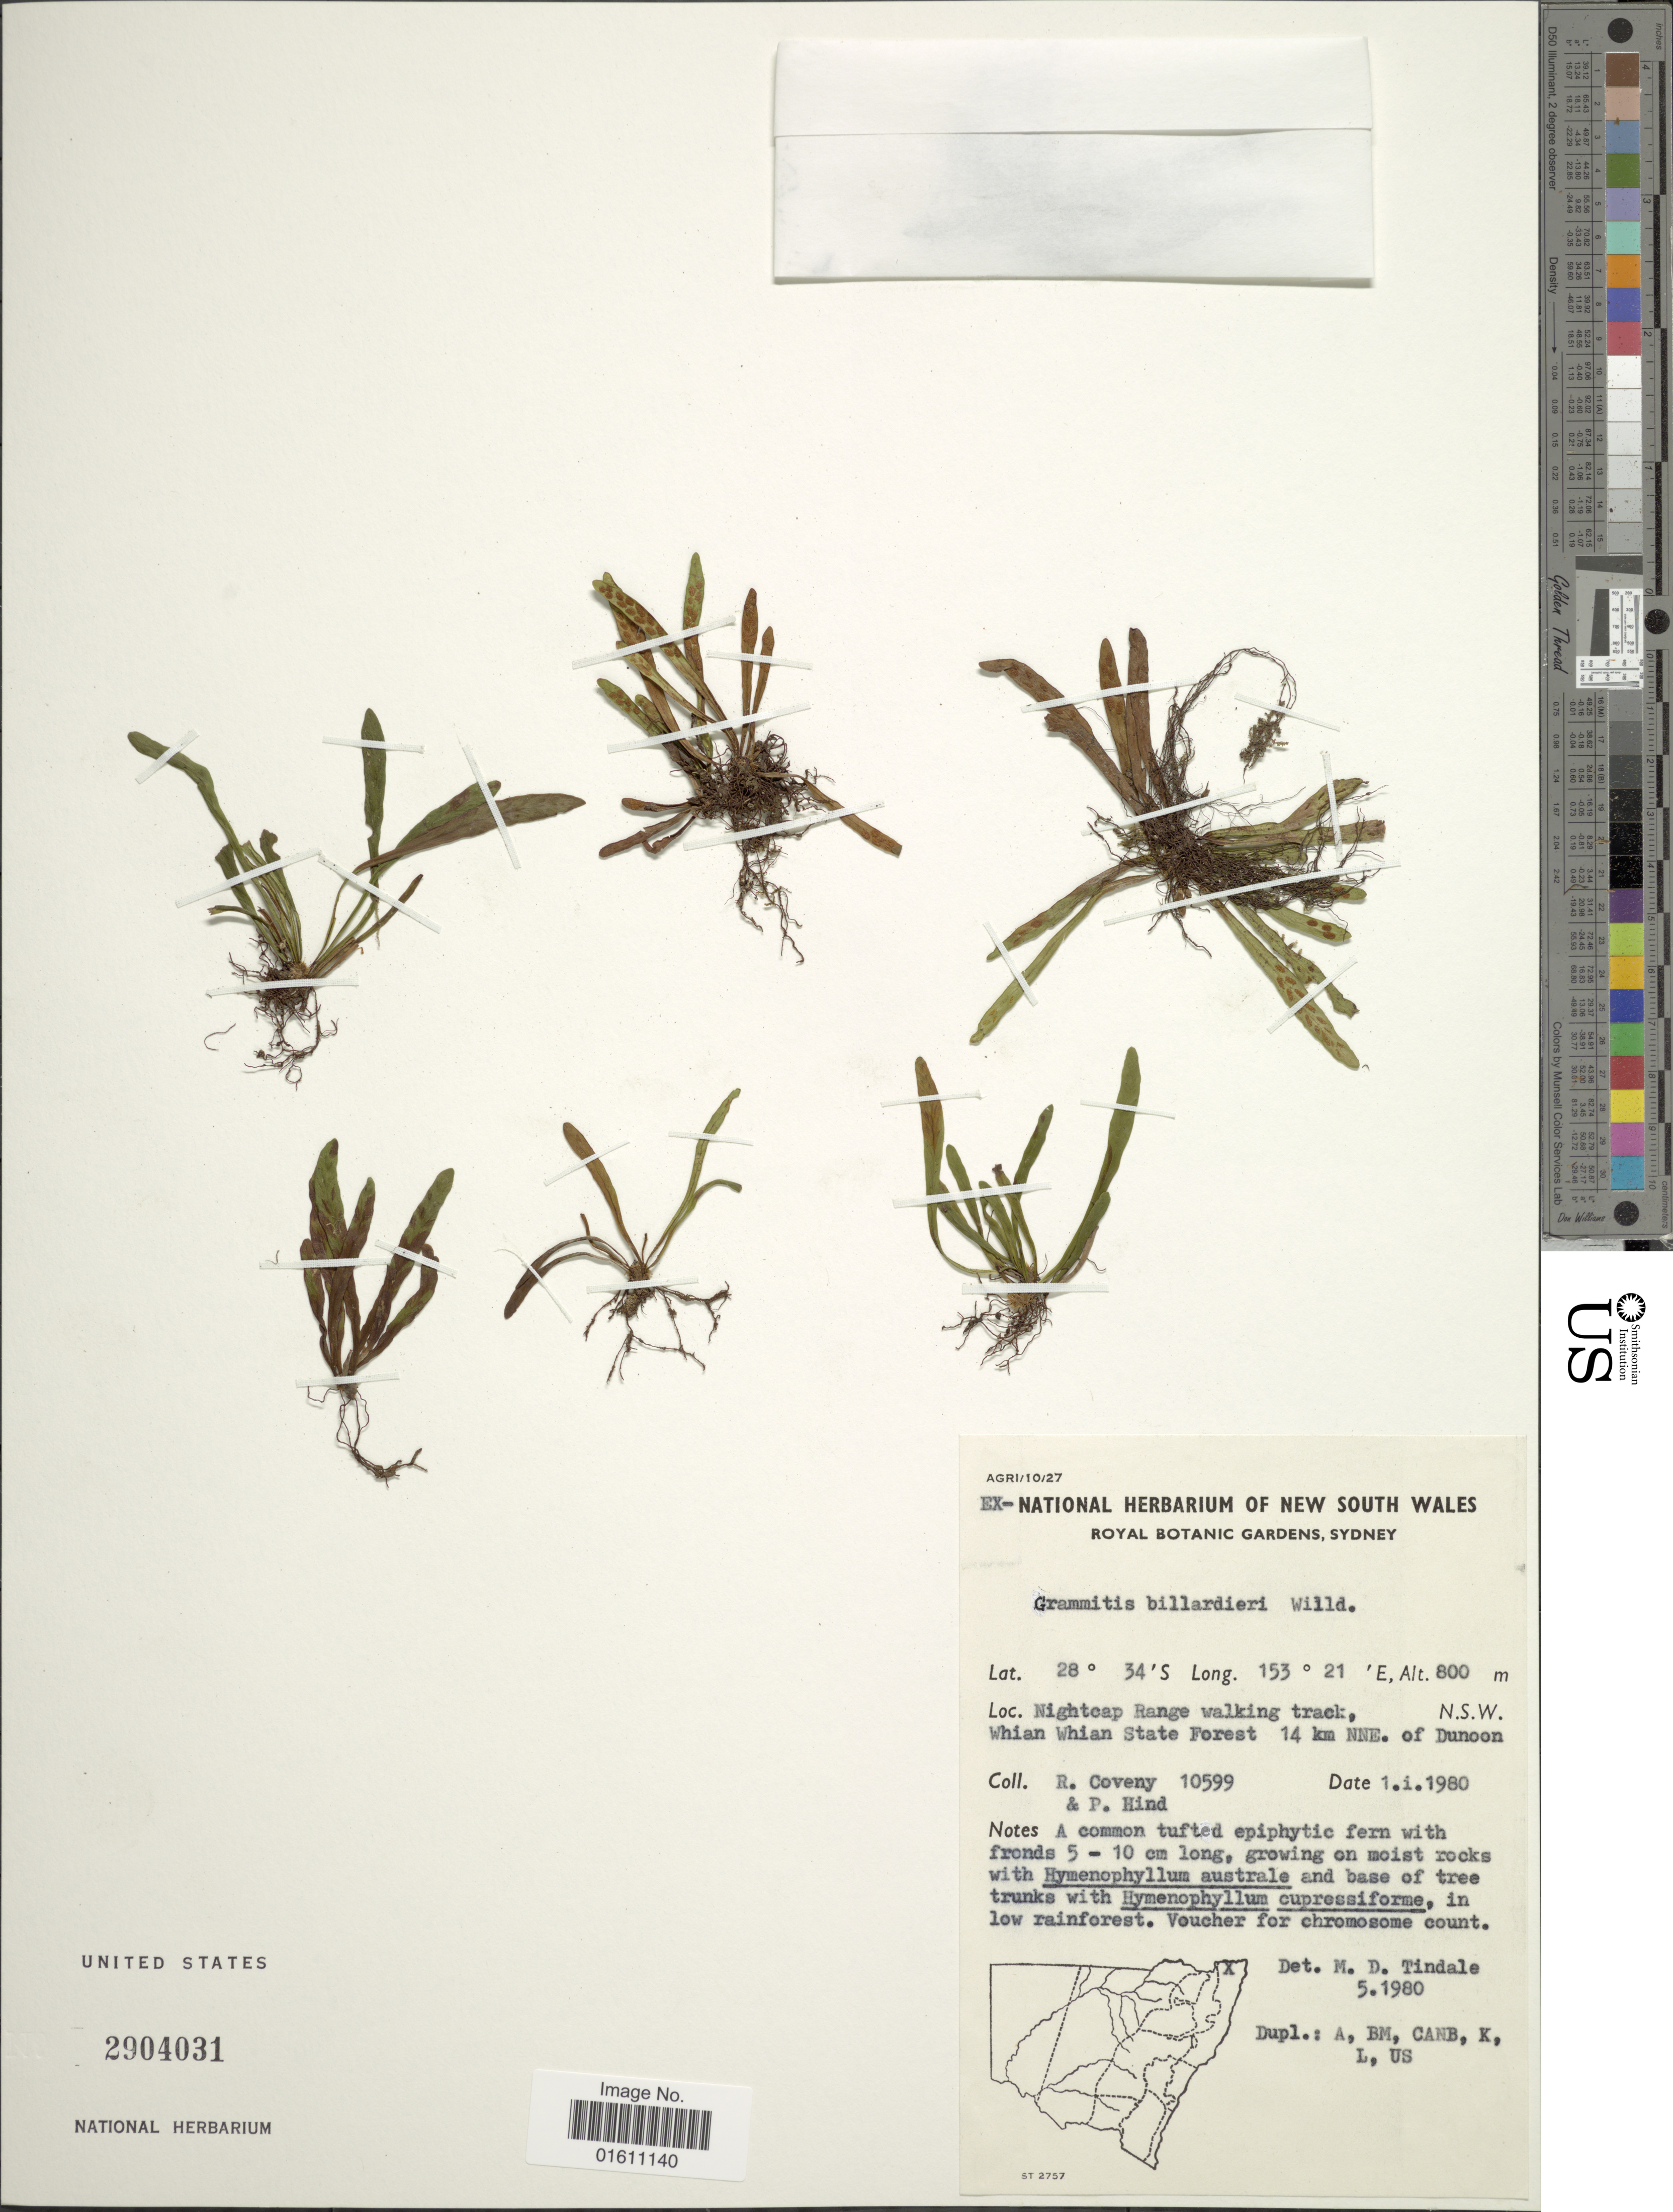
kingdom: Plantae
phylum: Tracheophyta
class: Polypodiopsida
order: Polypodiales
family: Polypodiaceae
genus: Notogrammitis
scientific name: Notogrammitis billardierei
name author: (Willd.) Parris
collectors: R. Coveny & P. Hind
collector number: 10599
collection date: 1980-01-01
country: Australia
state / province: New South Wales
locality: Nightcap Range walking track, Whian Whian State Forest 14 km NNE. of Dunoon. N.S.W.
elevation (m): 800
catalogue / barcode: US 2904031